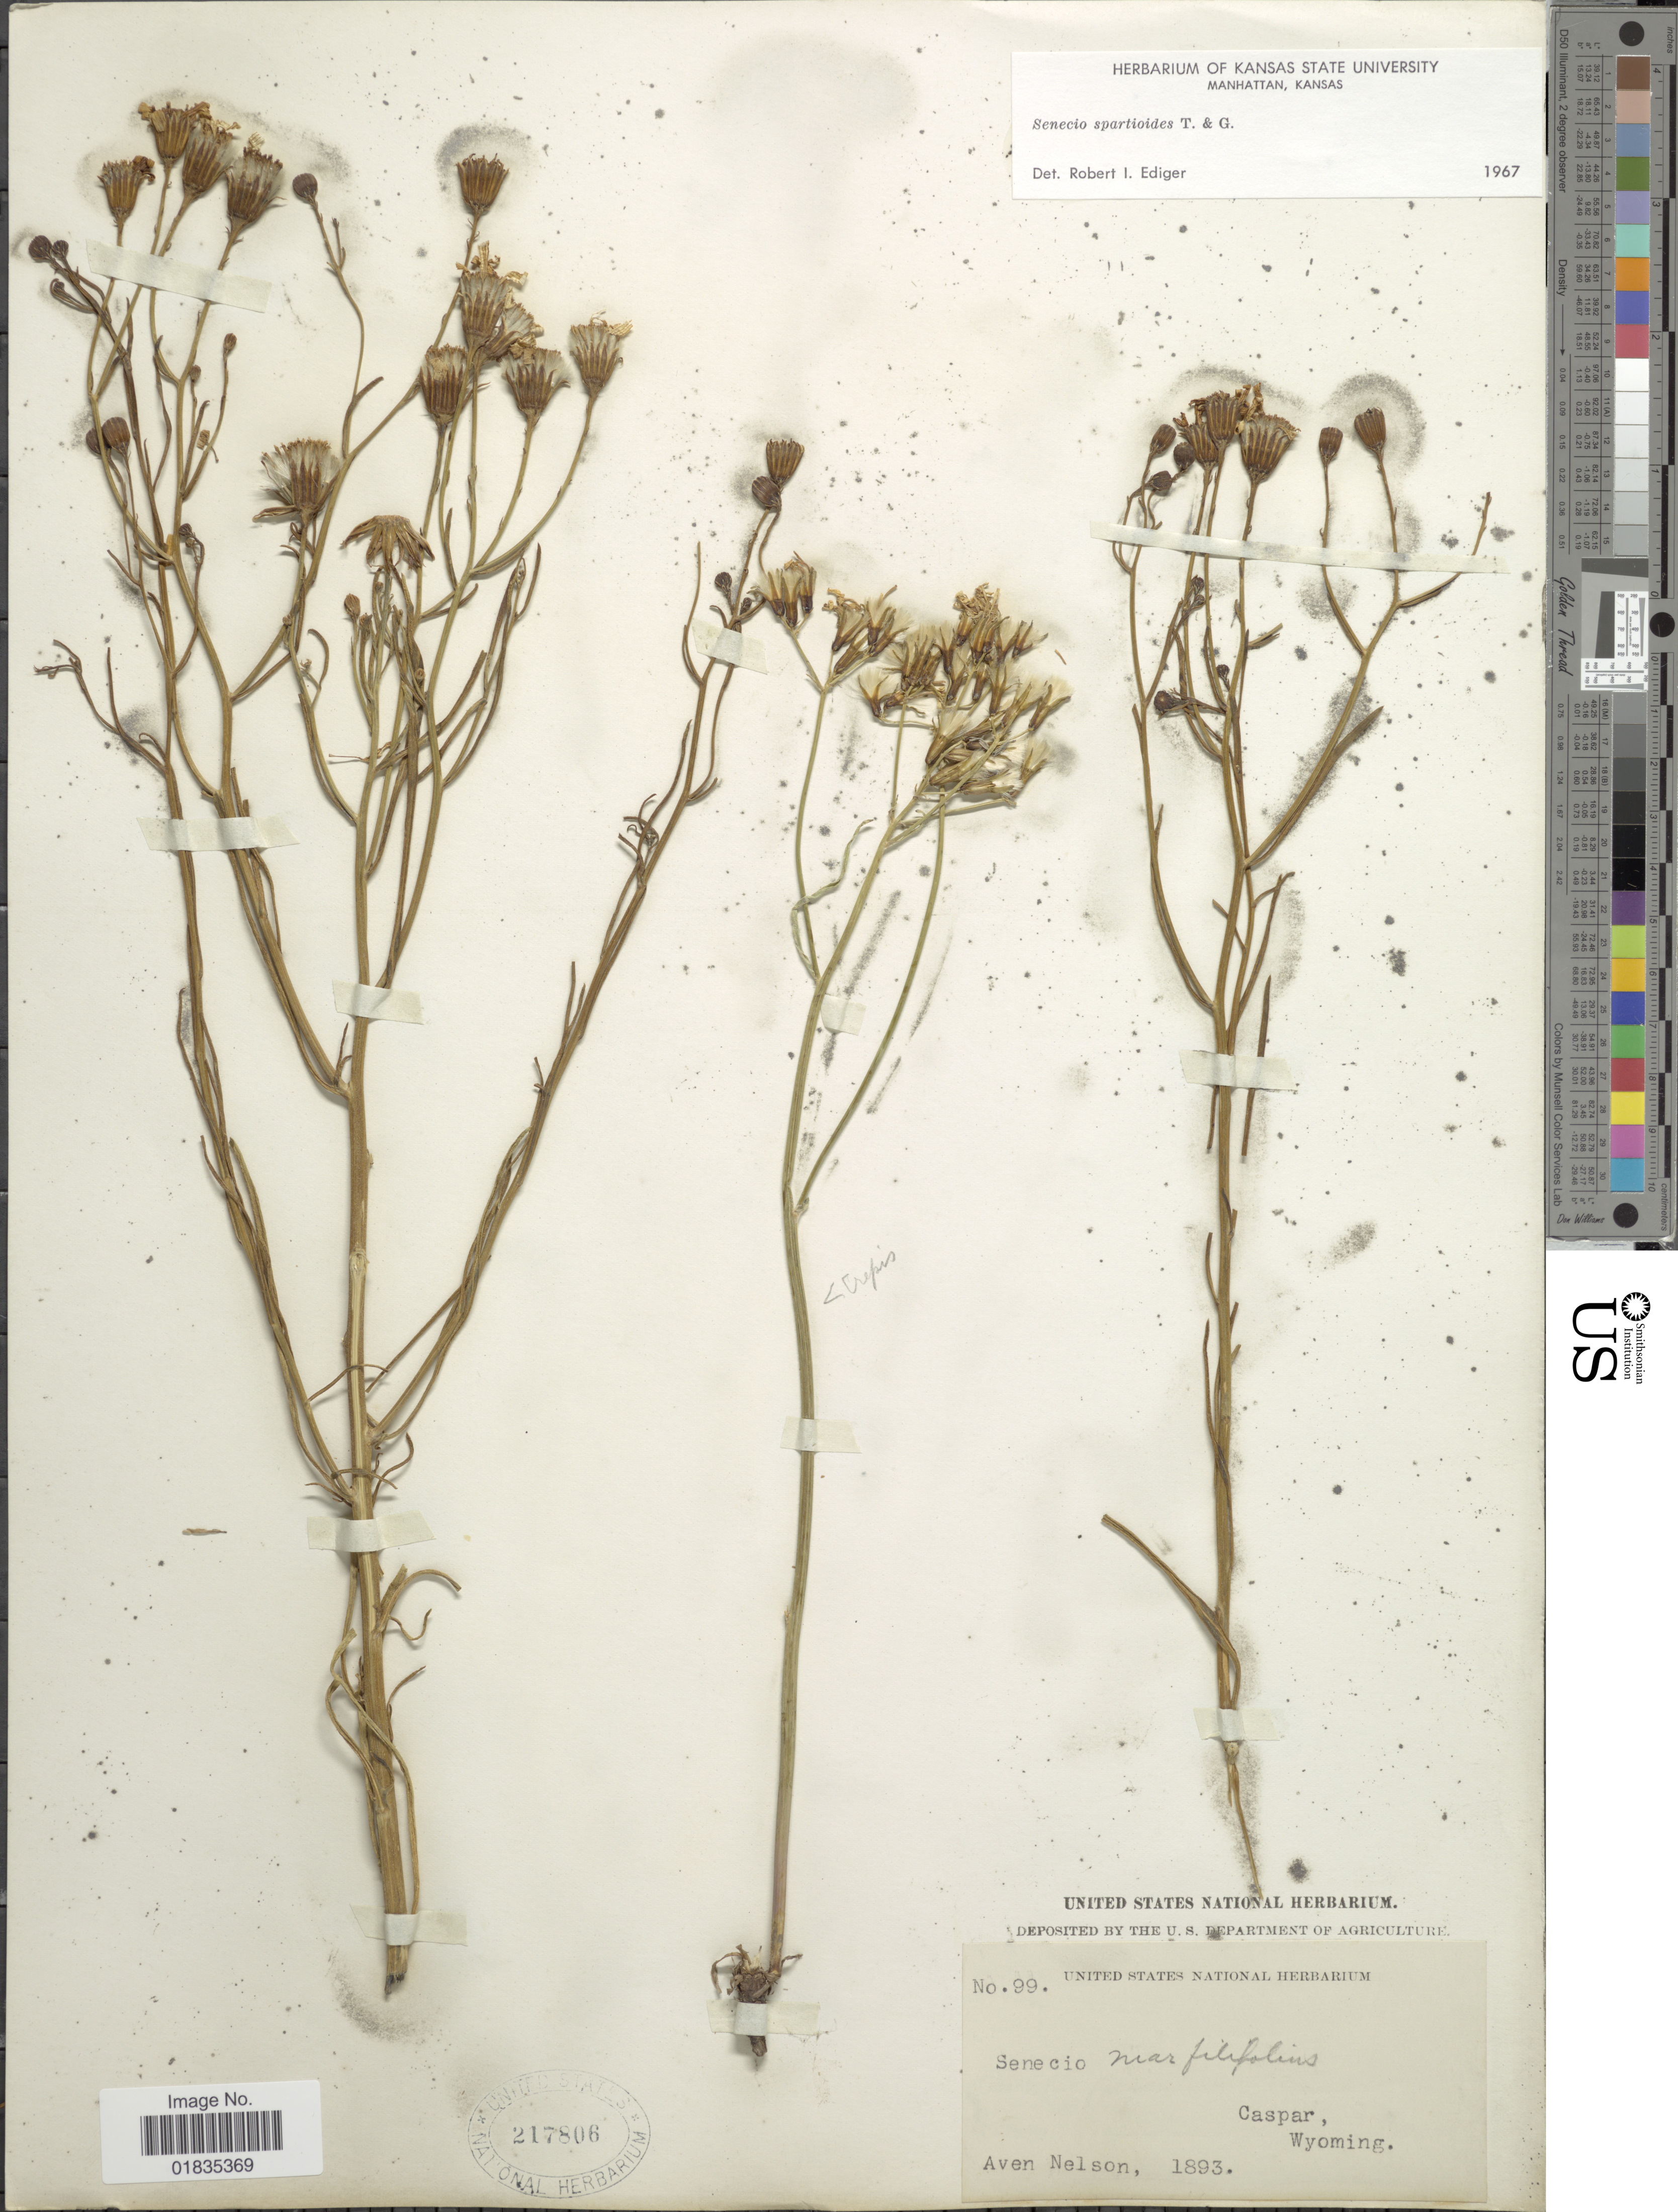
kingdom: Plantae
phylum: Tracheophyta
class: Magnoliopsida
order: Asterales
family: Asteraceae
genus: Senecio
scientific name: Senecio spartioides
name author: Torr. & A. Gray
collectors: A. Nelson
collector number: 99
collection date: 1893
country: United States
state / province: Wyoming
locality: Caspar.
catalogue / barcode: US 217806